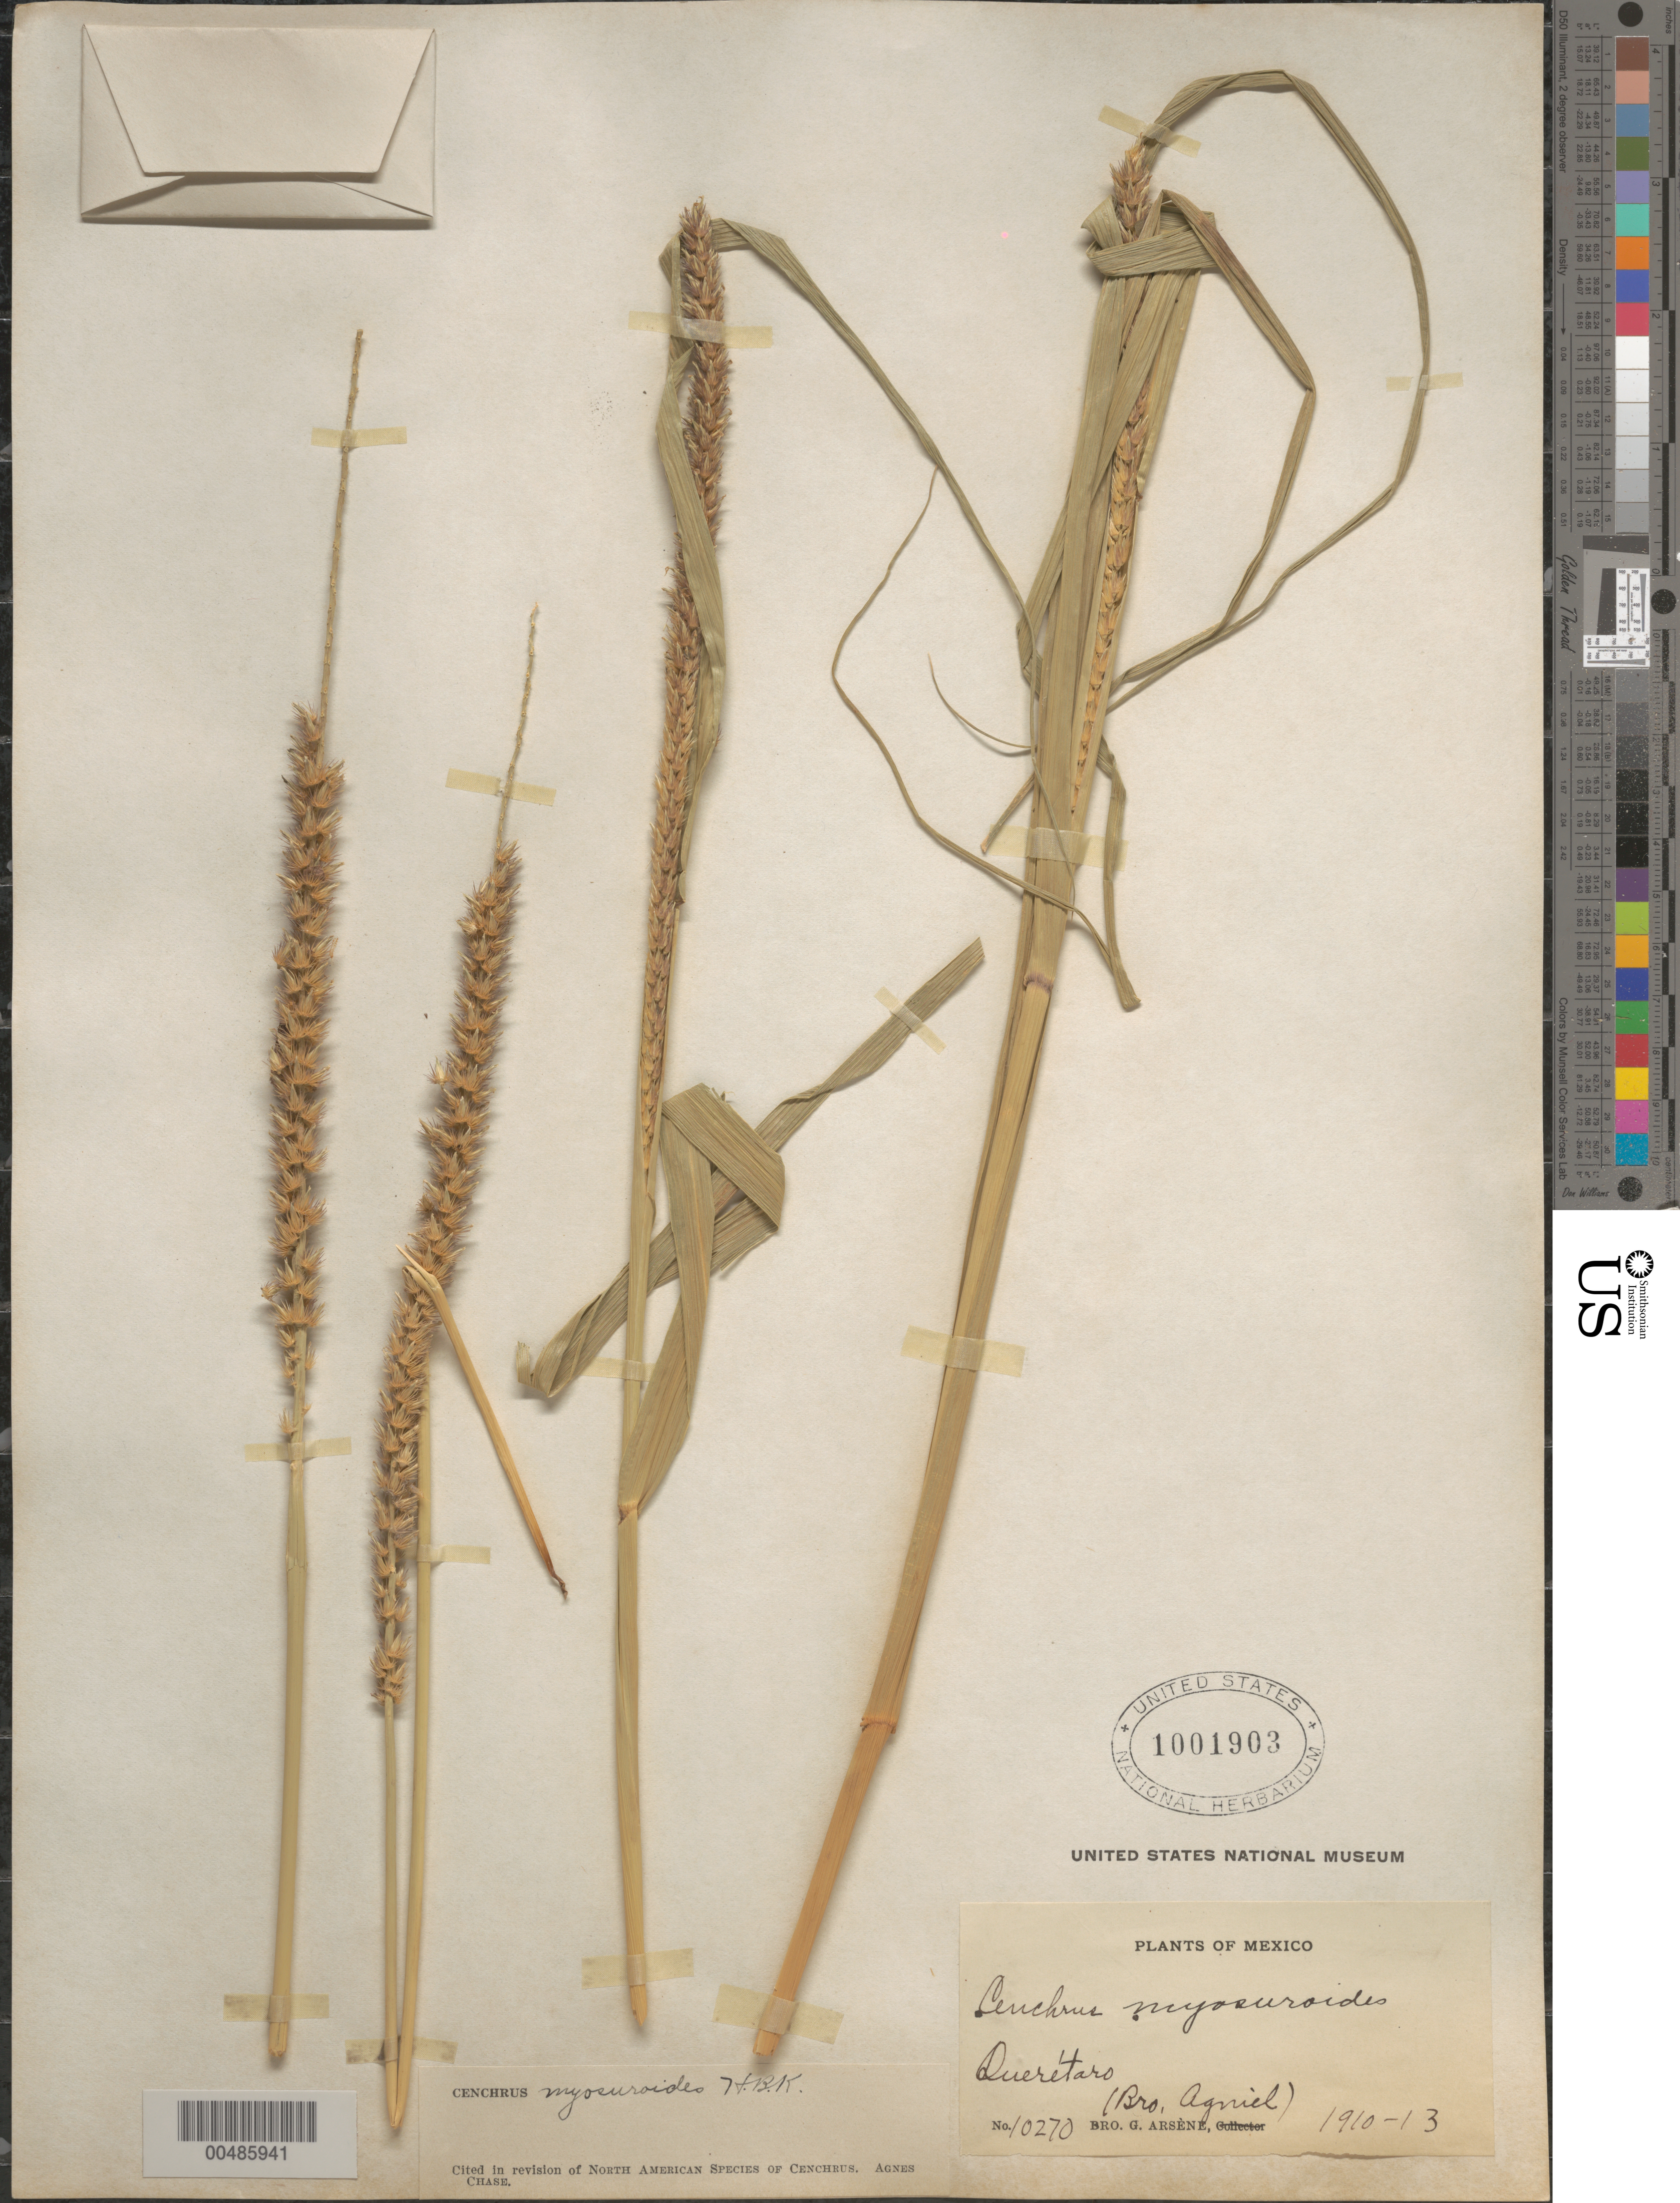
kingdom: Plantae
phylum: Tracheophyta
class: Liliopsida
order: Poales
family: Poaceae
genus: Cenchrus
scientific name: Cenchrus myosuroides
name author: Kunth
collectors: Bro. Agniel & Bro. G. Arsène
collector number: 10270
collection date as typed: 1910 to 1913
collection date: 1910/1913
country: Mexico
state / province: Querétaro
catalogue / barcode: US 1001903